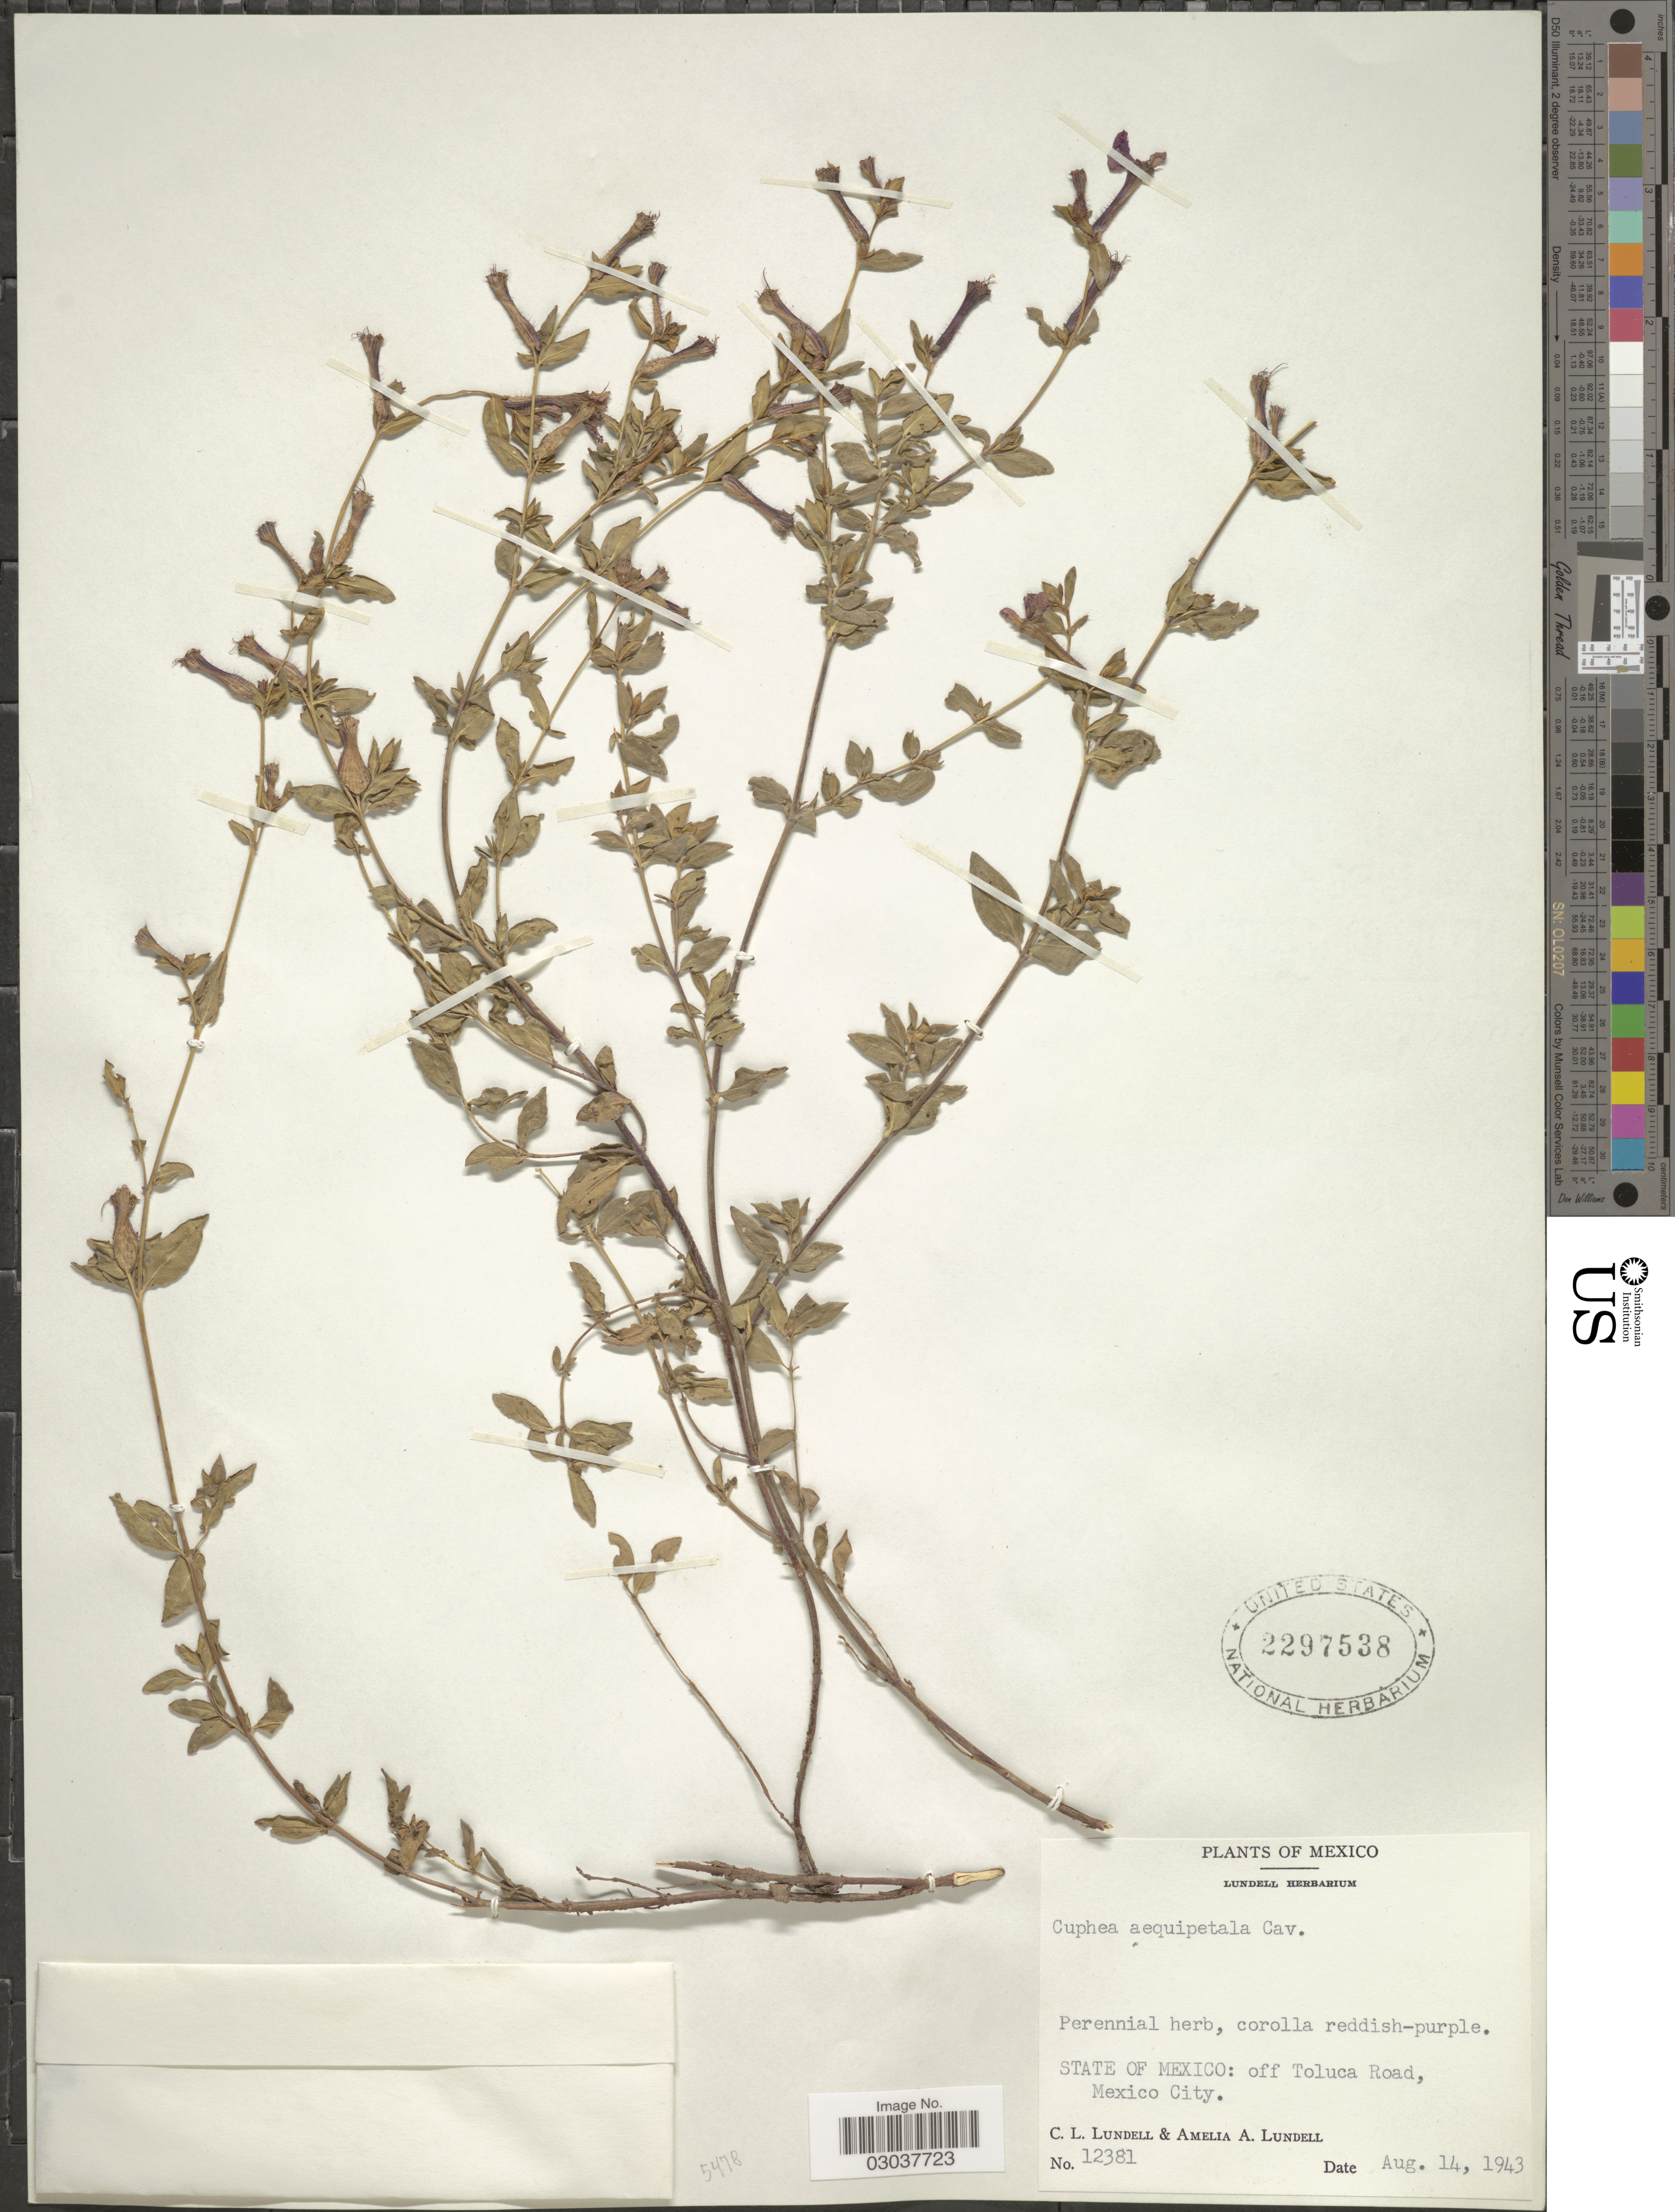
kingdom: Plantae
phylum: Tracheophyta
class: Magnoliopsida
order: Myrtales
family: Lythraceae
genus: Cuphea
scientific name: Cuphea aequipetala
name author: Cav.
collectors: C. L. Lundell & A. A. Lundell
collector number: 12381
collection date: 1943-08-14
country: Mexico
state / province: México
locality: Off Toluca Road, Mexico City.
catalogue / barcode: US 2297538